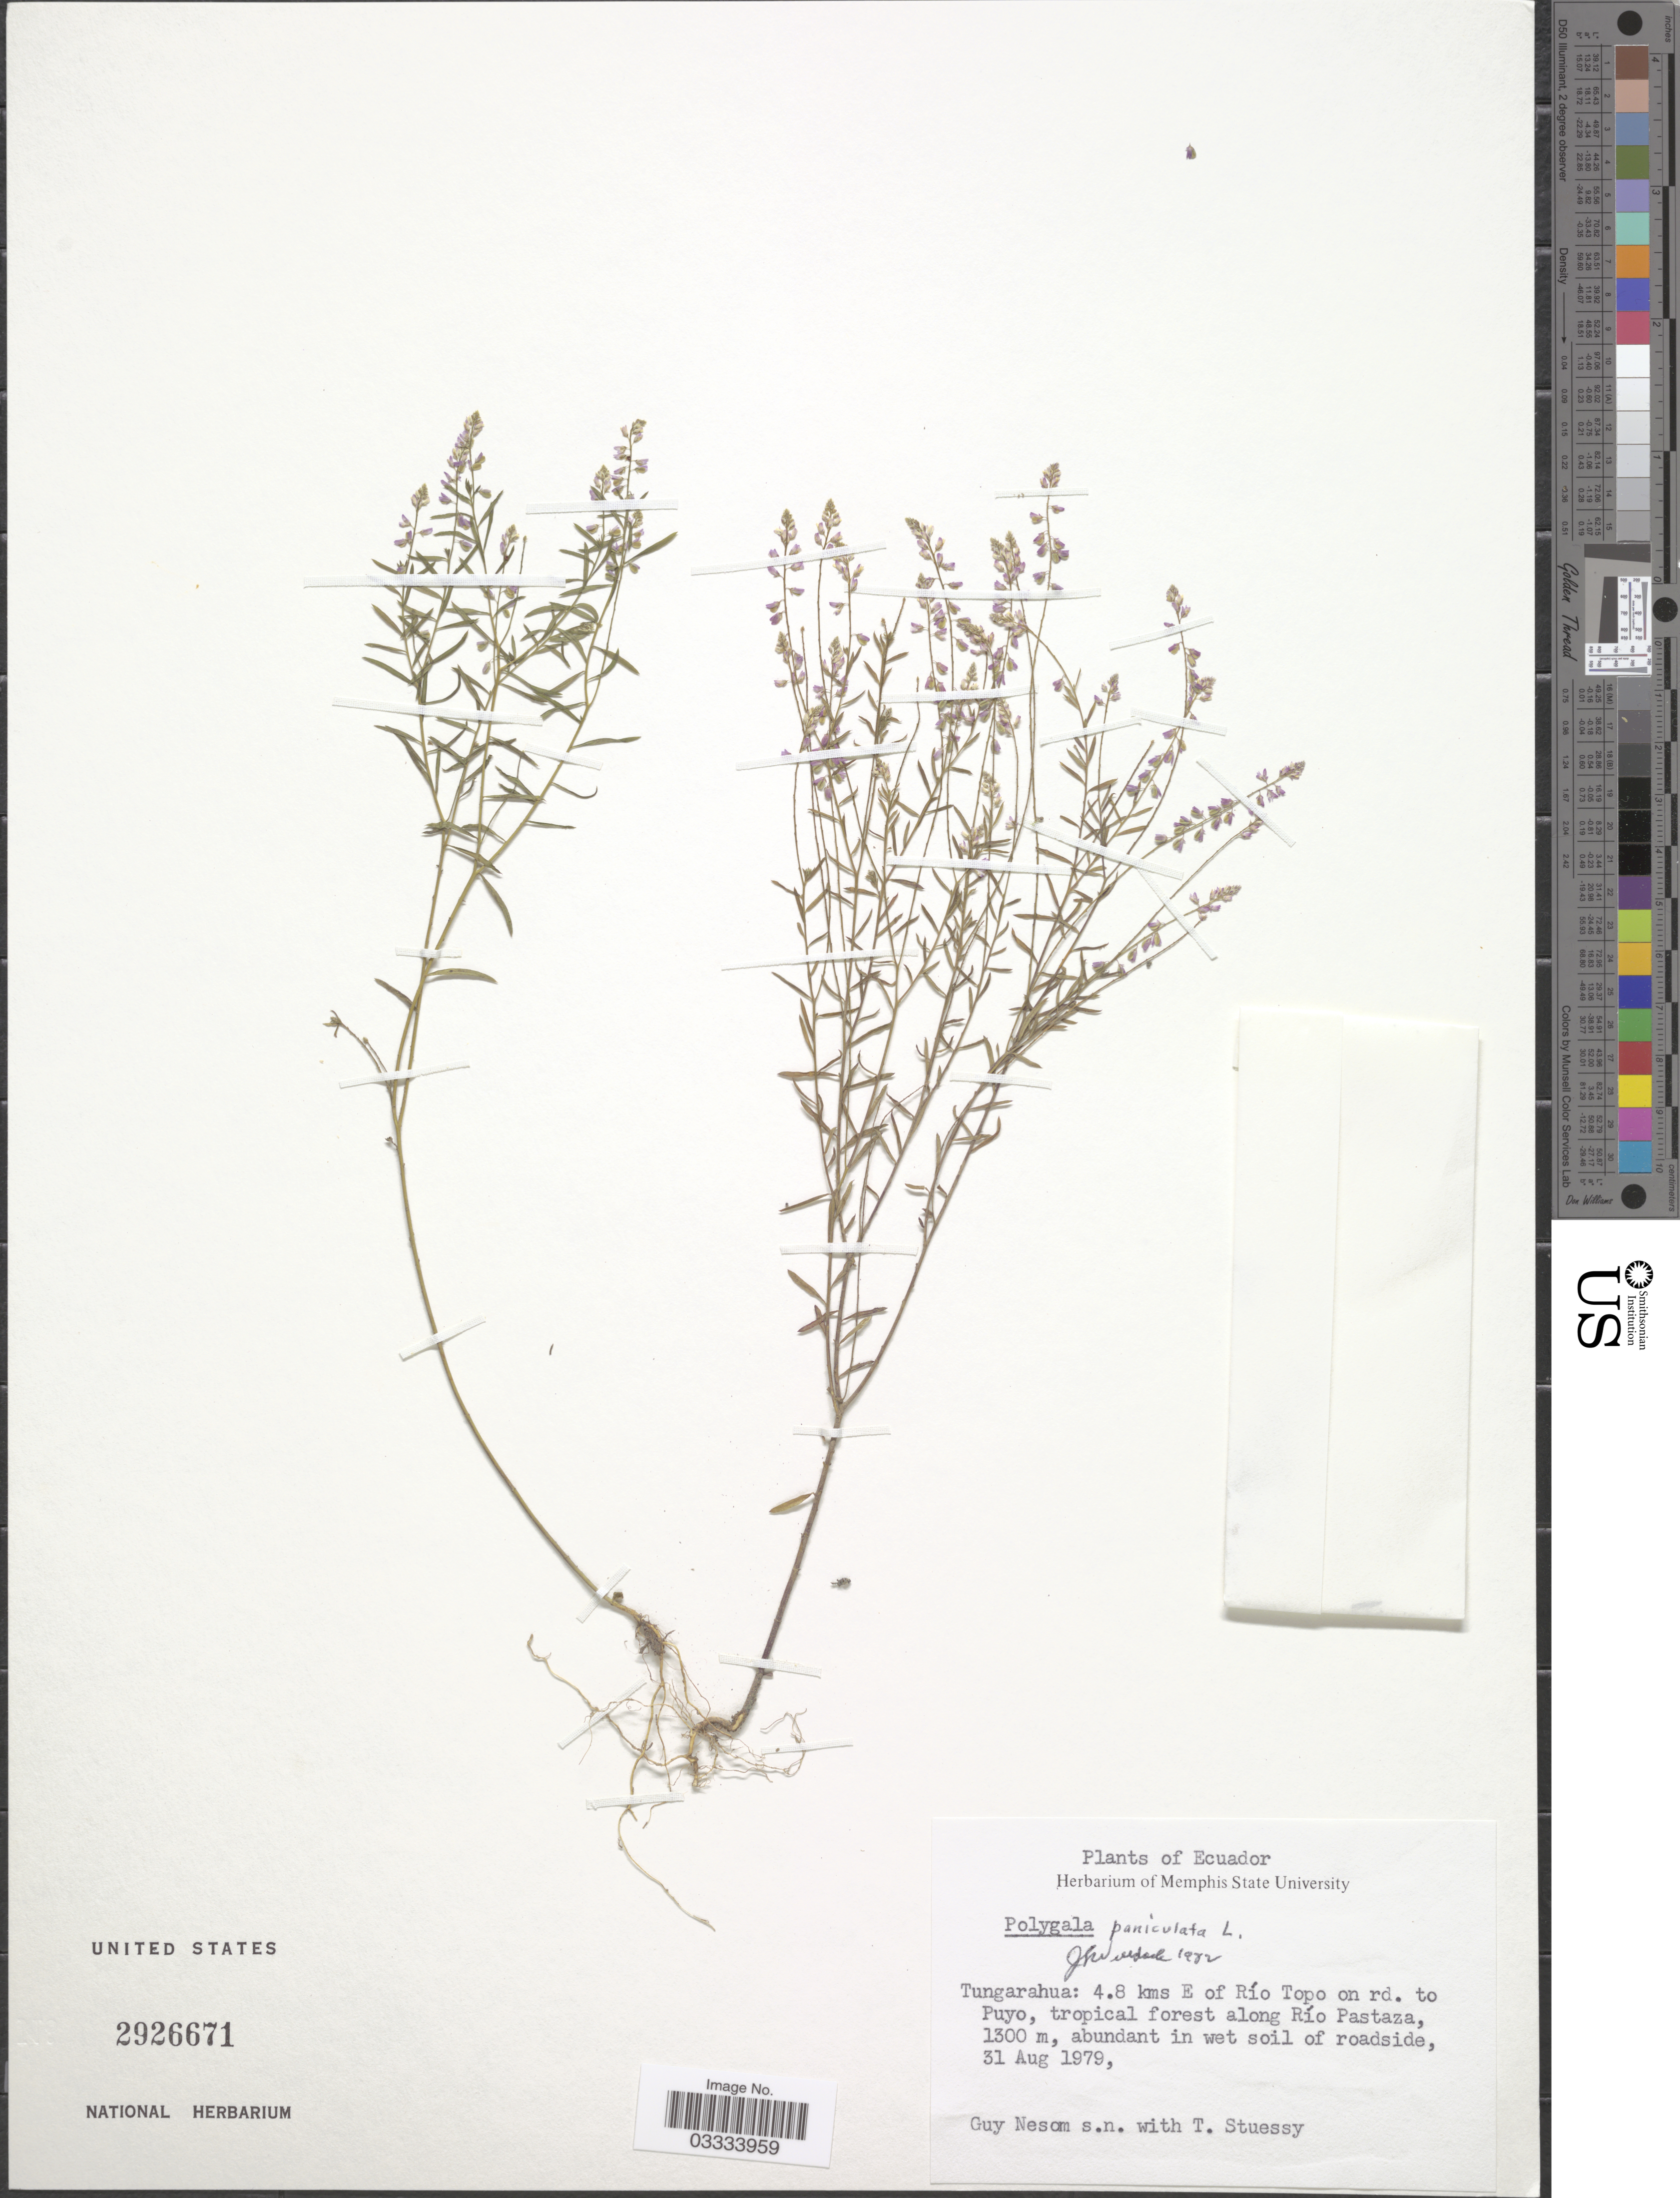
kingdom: Plantae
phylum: Tracheophyta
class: Magnoliopsida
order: Fabales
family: Polygalaceae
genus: Polygala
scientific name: Polygala paniculata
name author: L.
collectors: G. Nesom & T. Stuessy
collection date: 1979-08-31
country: Ecuador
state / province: Tungurahua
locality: Tungarahua: 4.8 kms E of Río Topo on rd. to Puyo, tropical forest along Río Pastaza.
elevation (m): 1300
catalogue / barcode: US 2926671